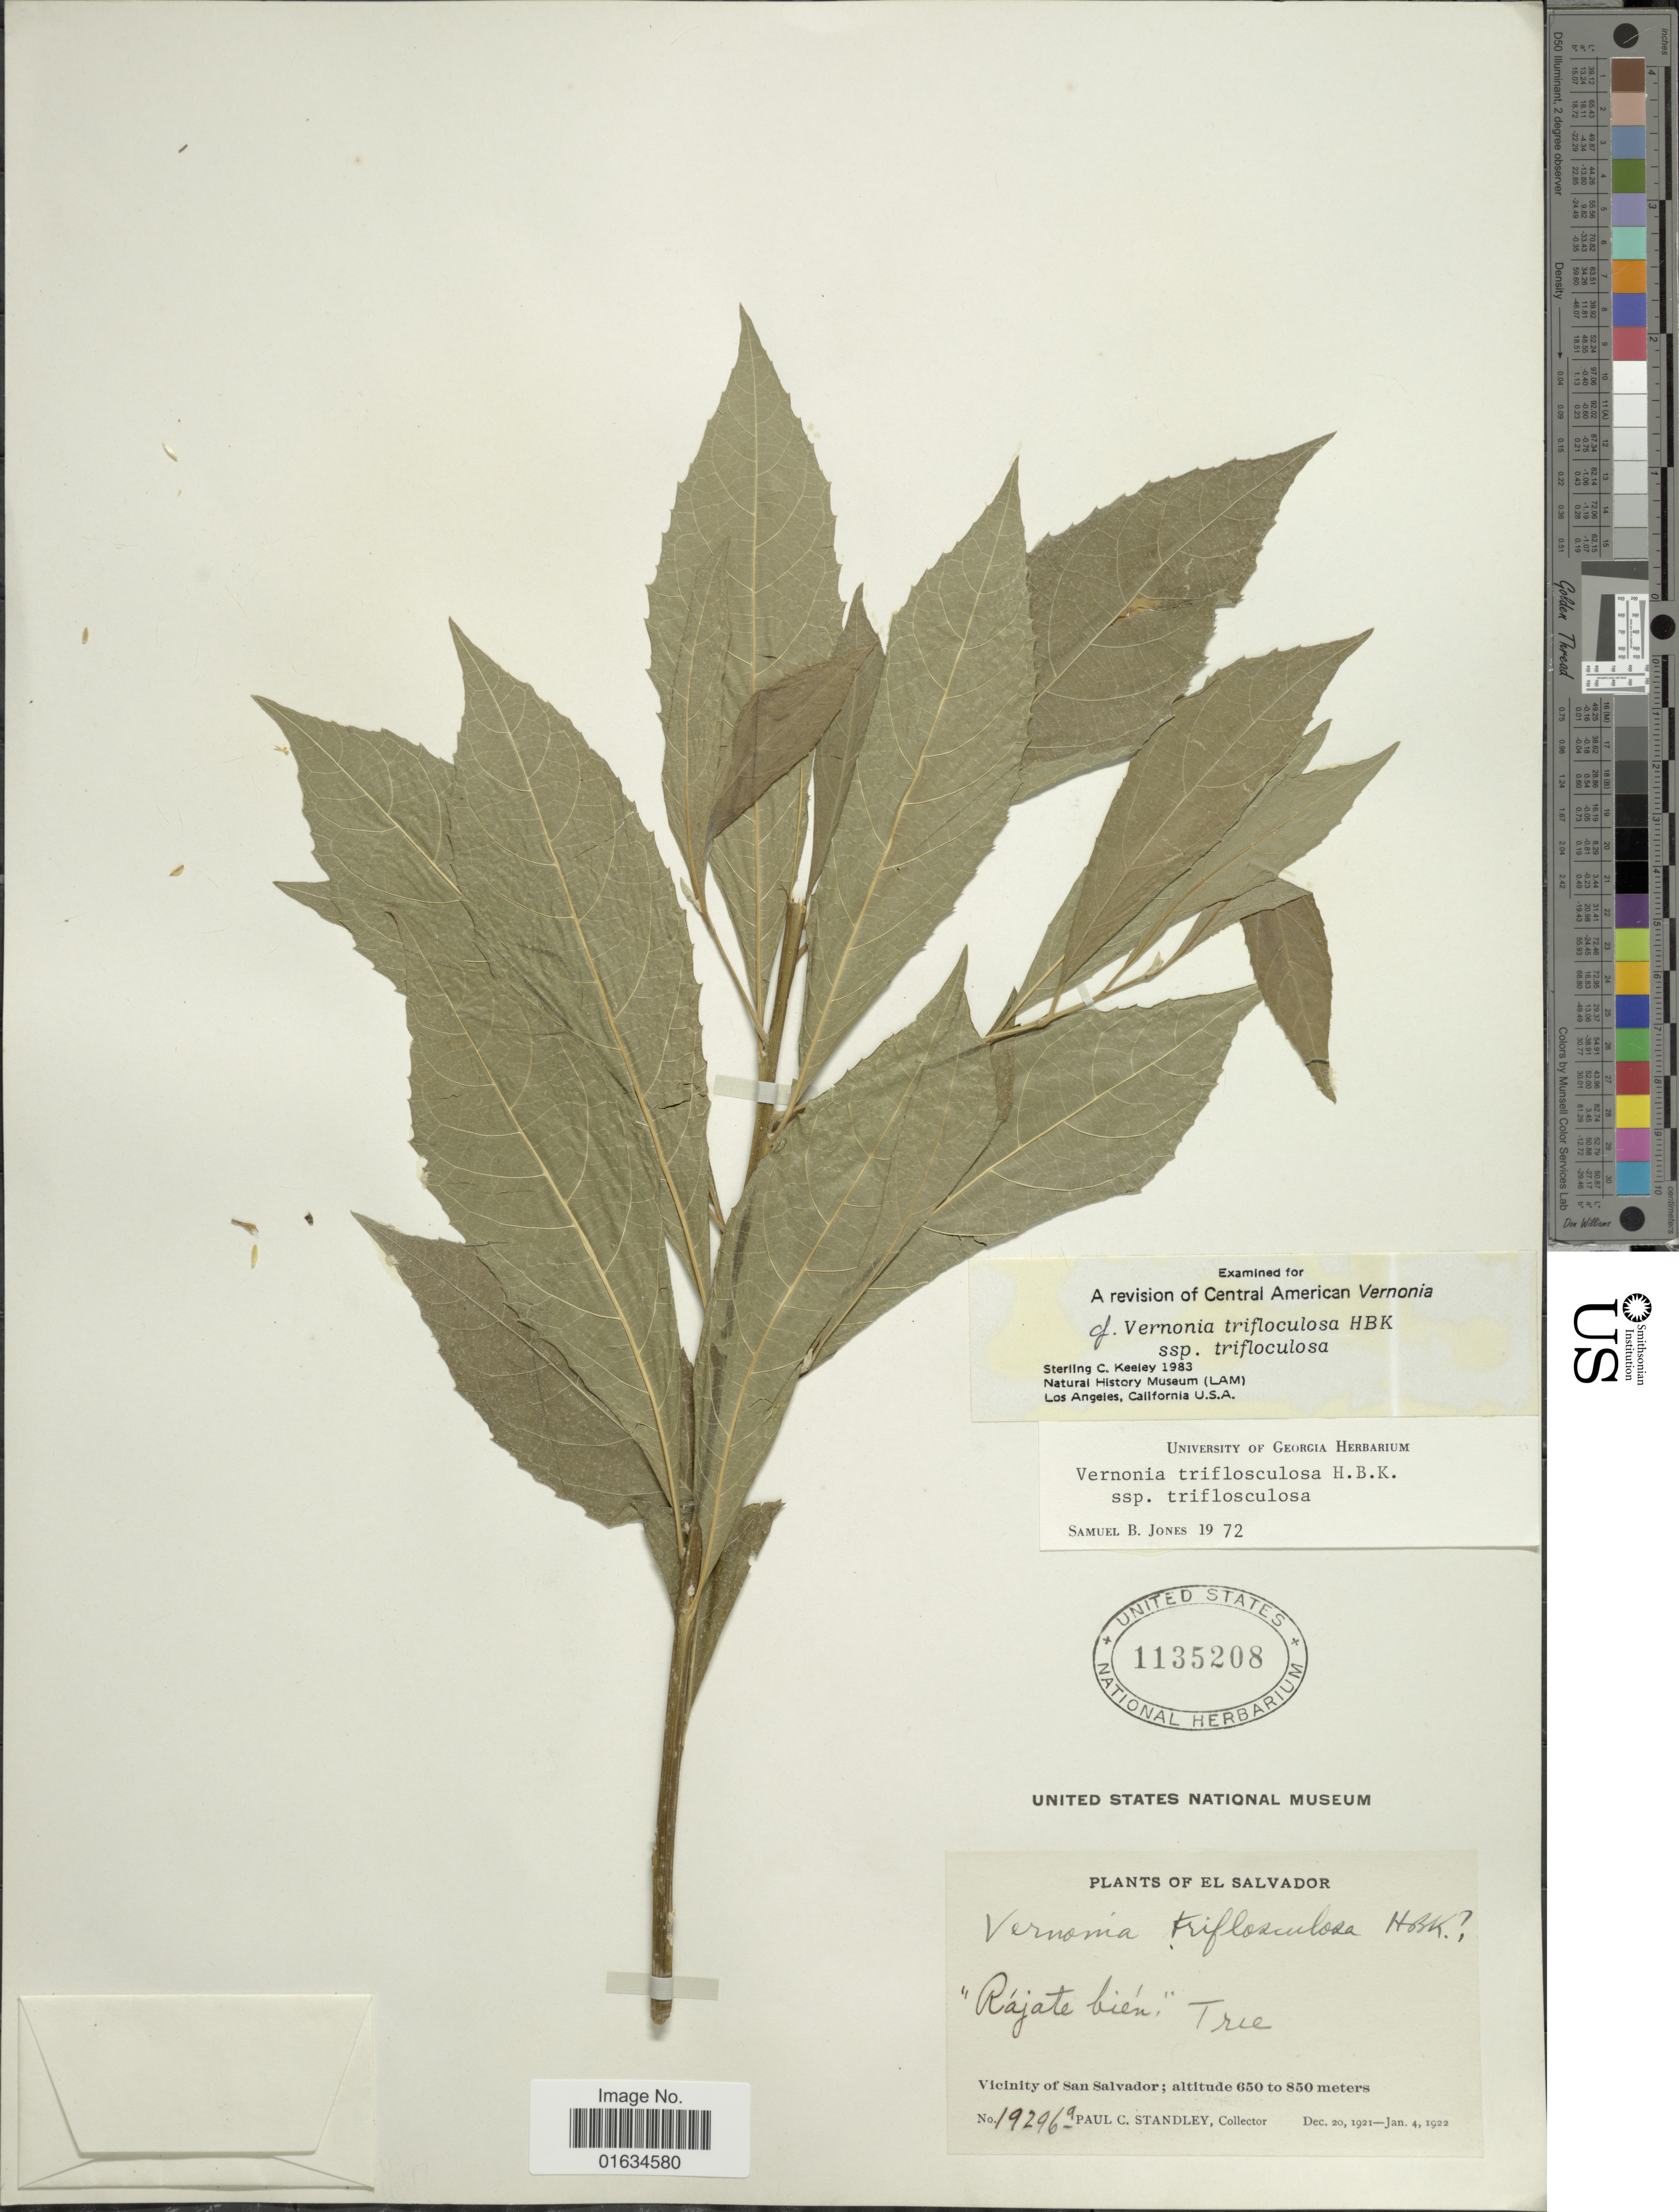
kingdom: Plantae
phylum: Tracheophyta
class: Magnoliopsida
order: Asterales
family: Asteraceae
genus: Eremosis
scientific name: Eremosis triflosculosa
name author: (Kunth) Gleason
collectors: P. C. Standley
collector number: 19296a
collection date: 1921-12-20/1922-01-04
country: El Salvador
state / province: San Salvador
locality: Vicinity of San Salvador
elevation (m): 650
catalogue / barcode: US 1135208